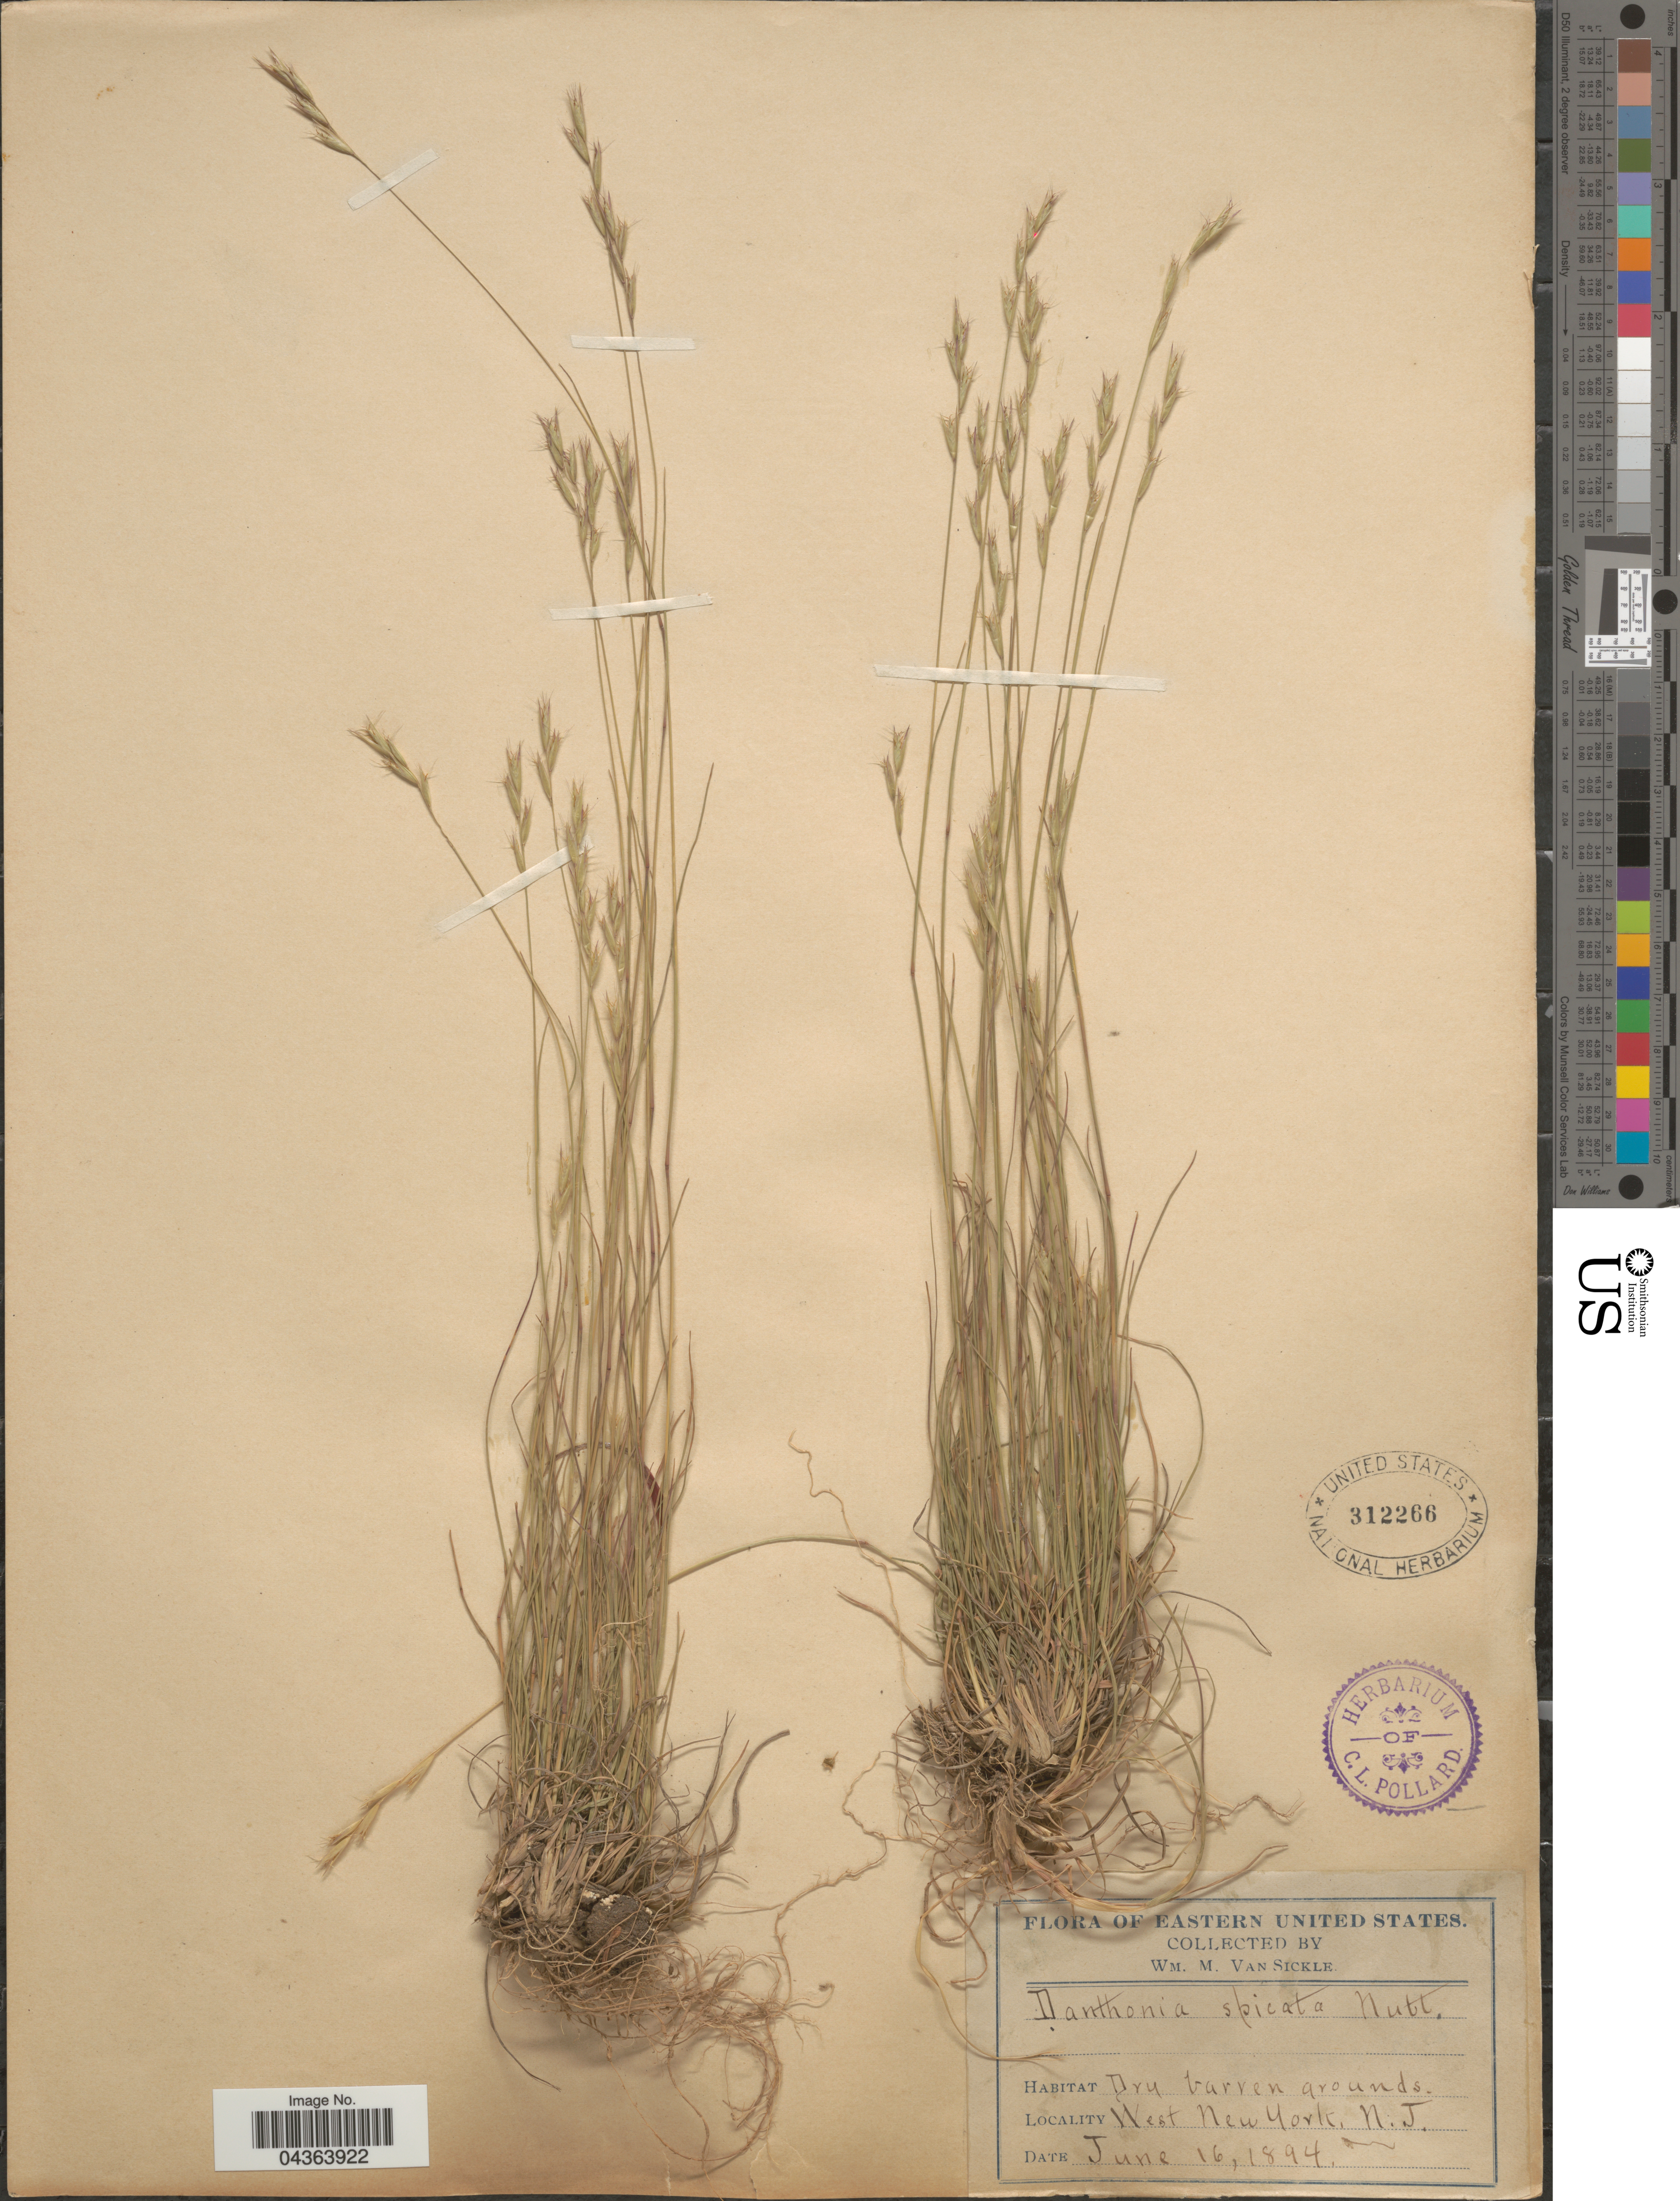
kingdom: Plantae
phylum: Tracheophyta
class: Liliopsida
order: Poales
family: Poaceae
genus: Danthonia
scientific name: Danthonia spicata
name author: (L.) P. Beauv. ex Roem. & Schult.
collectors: W. M. Van Sickle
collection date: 1894-06-16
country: United States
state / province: New Jersey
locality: Eastern United States. West New York.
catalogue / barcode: US 312266